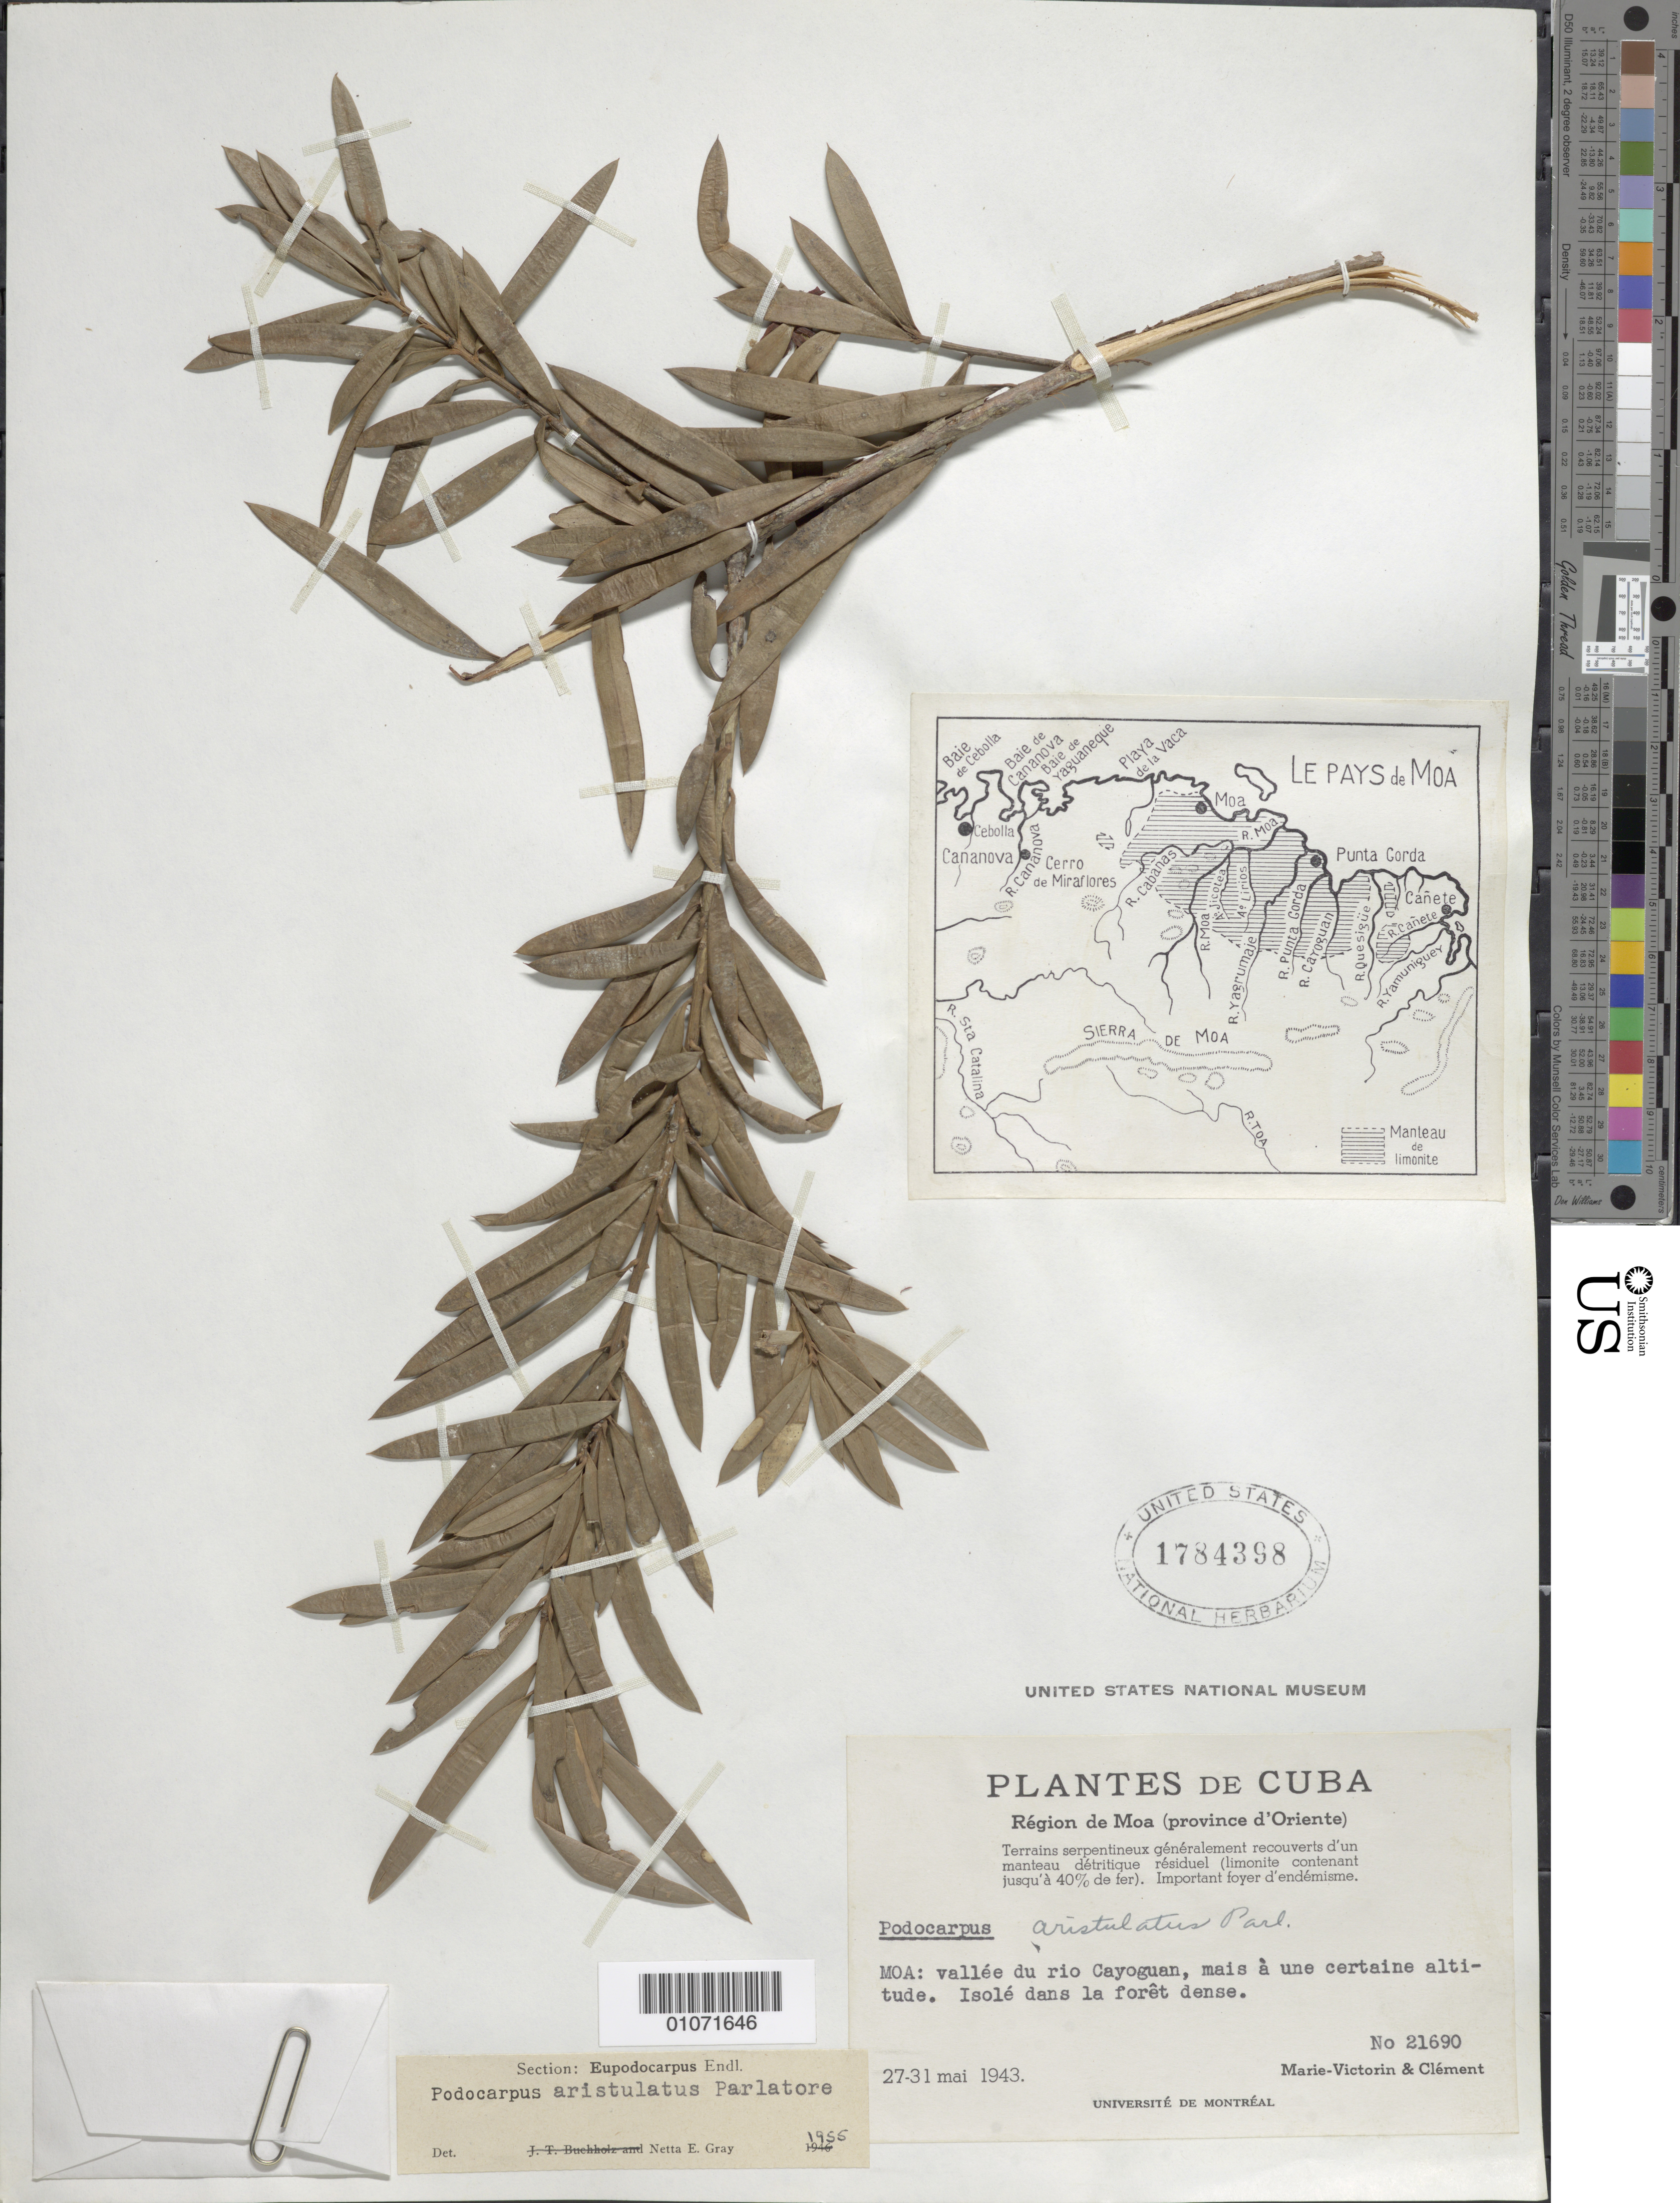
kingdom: Plantae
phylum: Tracheophyta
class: Pinopsida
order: Pinales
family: Podocarpaceae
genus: Podocarpus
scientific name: Podocarpus aristulatus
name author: Parl.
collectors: Fr. Marie-Victorin & B. Clement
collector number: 21690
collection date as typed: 27 May 1943 to 31 May 1943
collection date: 1943-05-27/1943-05-31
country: Cuba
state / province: Oriente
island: Cuba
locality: vallee du rio Cayoguan, mais a une certaine altitude isole dans la foret dense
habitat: Region de Moa. Terrains serpentineaux generalment recouverts d'un manteau detritique residuel (limonite contenant Jusque a 40% de fer). Important de foyer d'endimisme.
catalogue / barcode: US 1784398